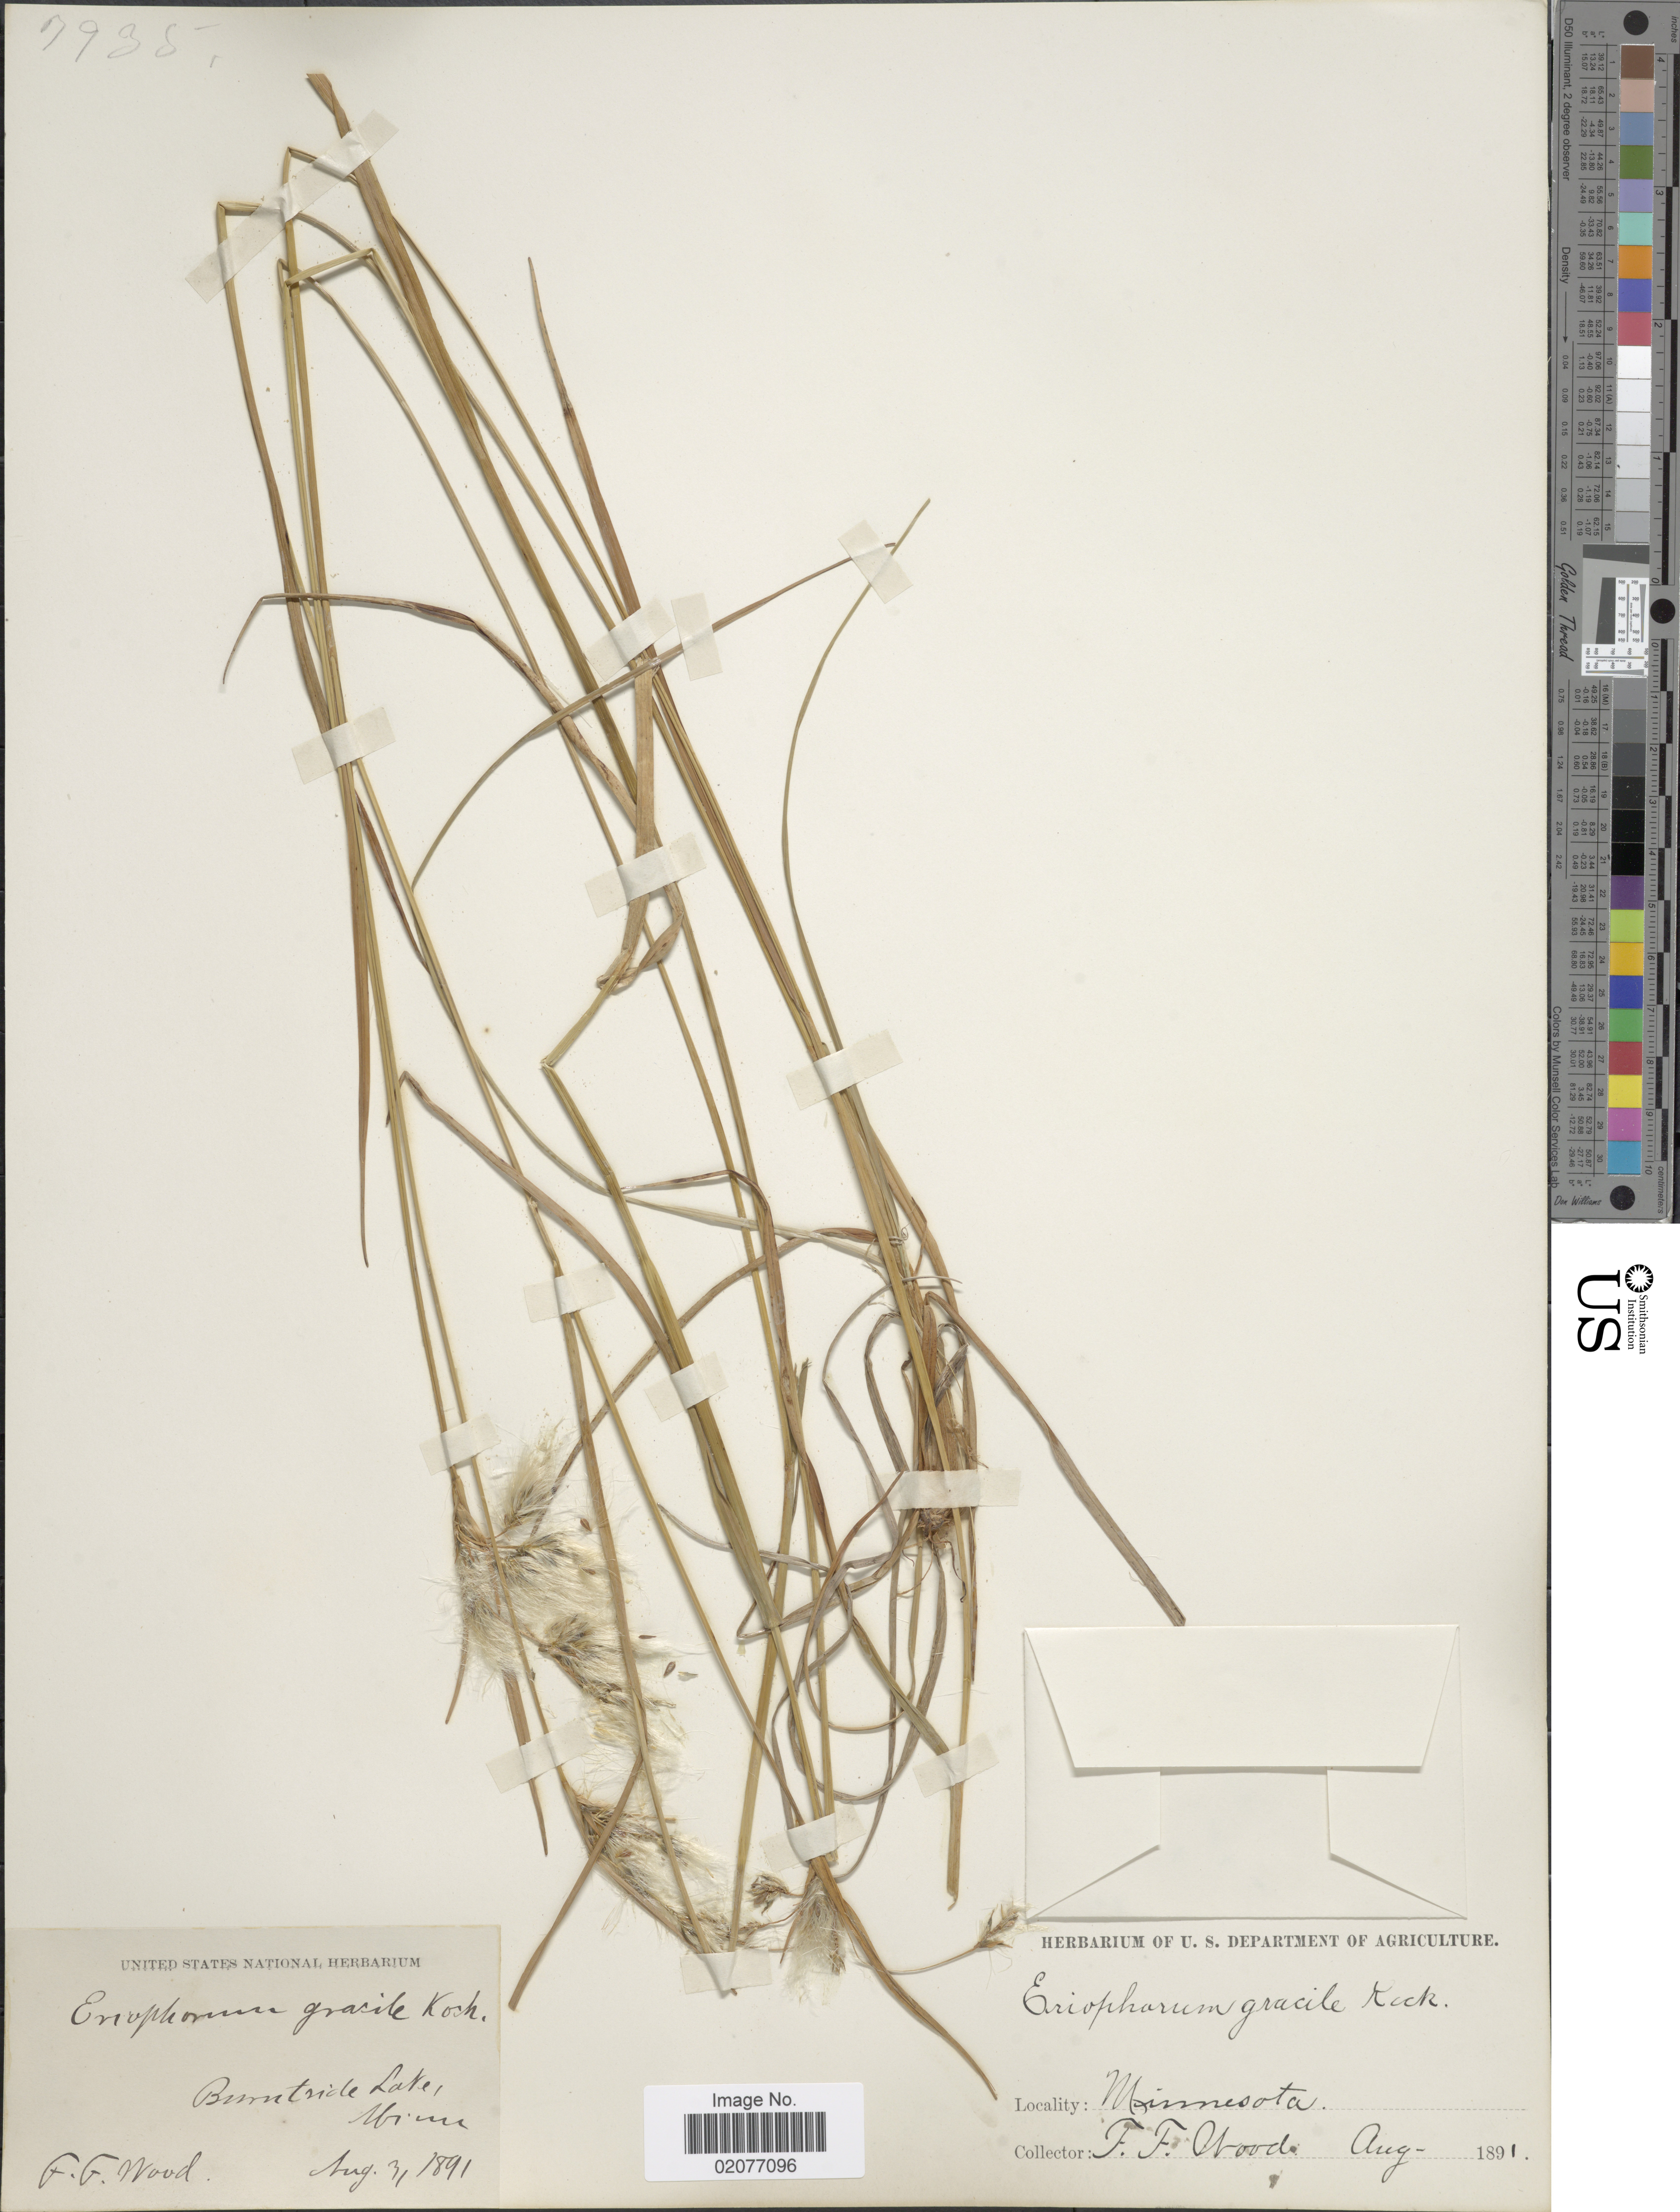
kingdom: Plantae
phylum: Tracheophyta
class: Liliopsida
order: Poales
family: Cyperaceae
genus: Eriophorum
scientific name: Eriophorum gracile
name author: W.D.J. Koch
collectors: F. Wood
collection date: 1891-08-31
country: United States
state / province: Minnesota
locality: Burntside